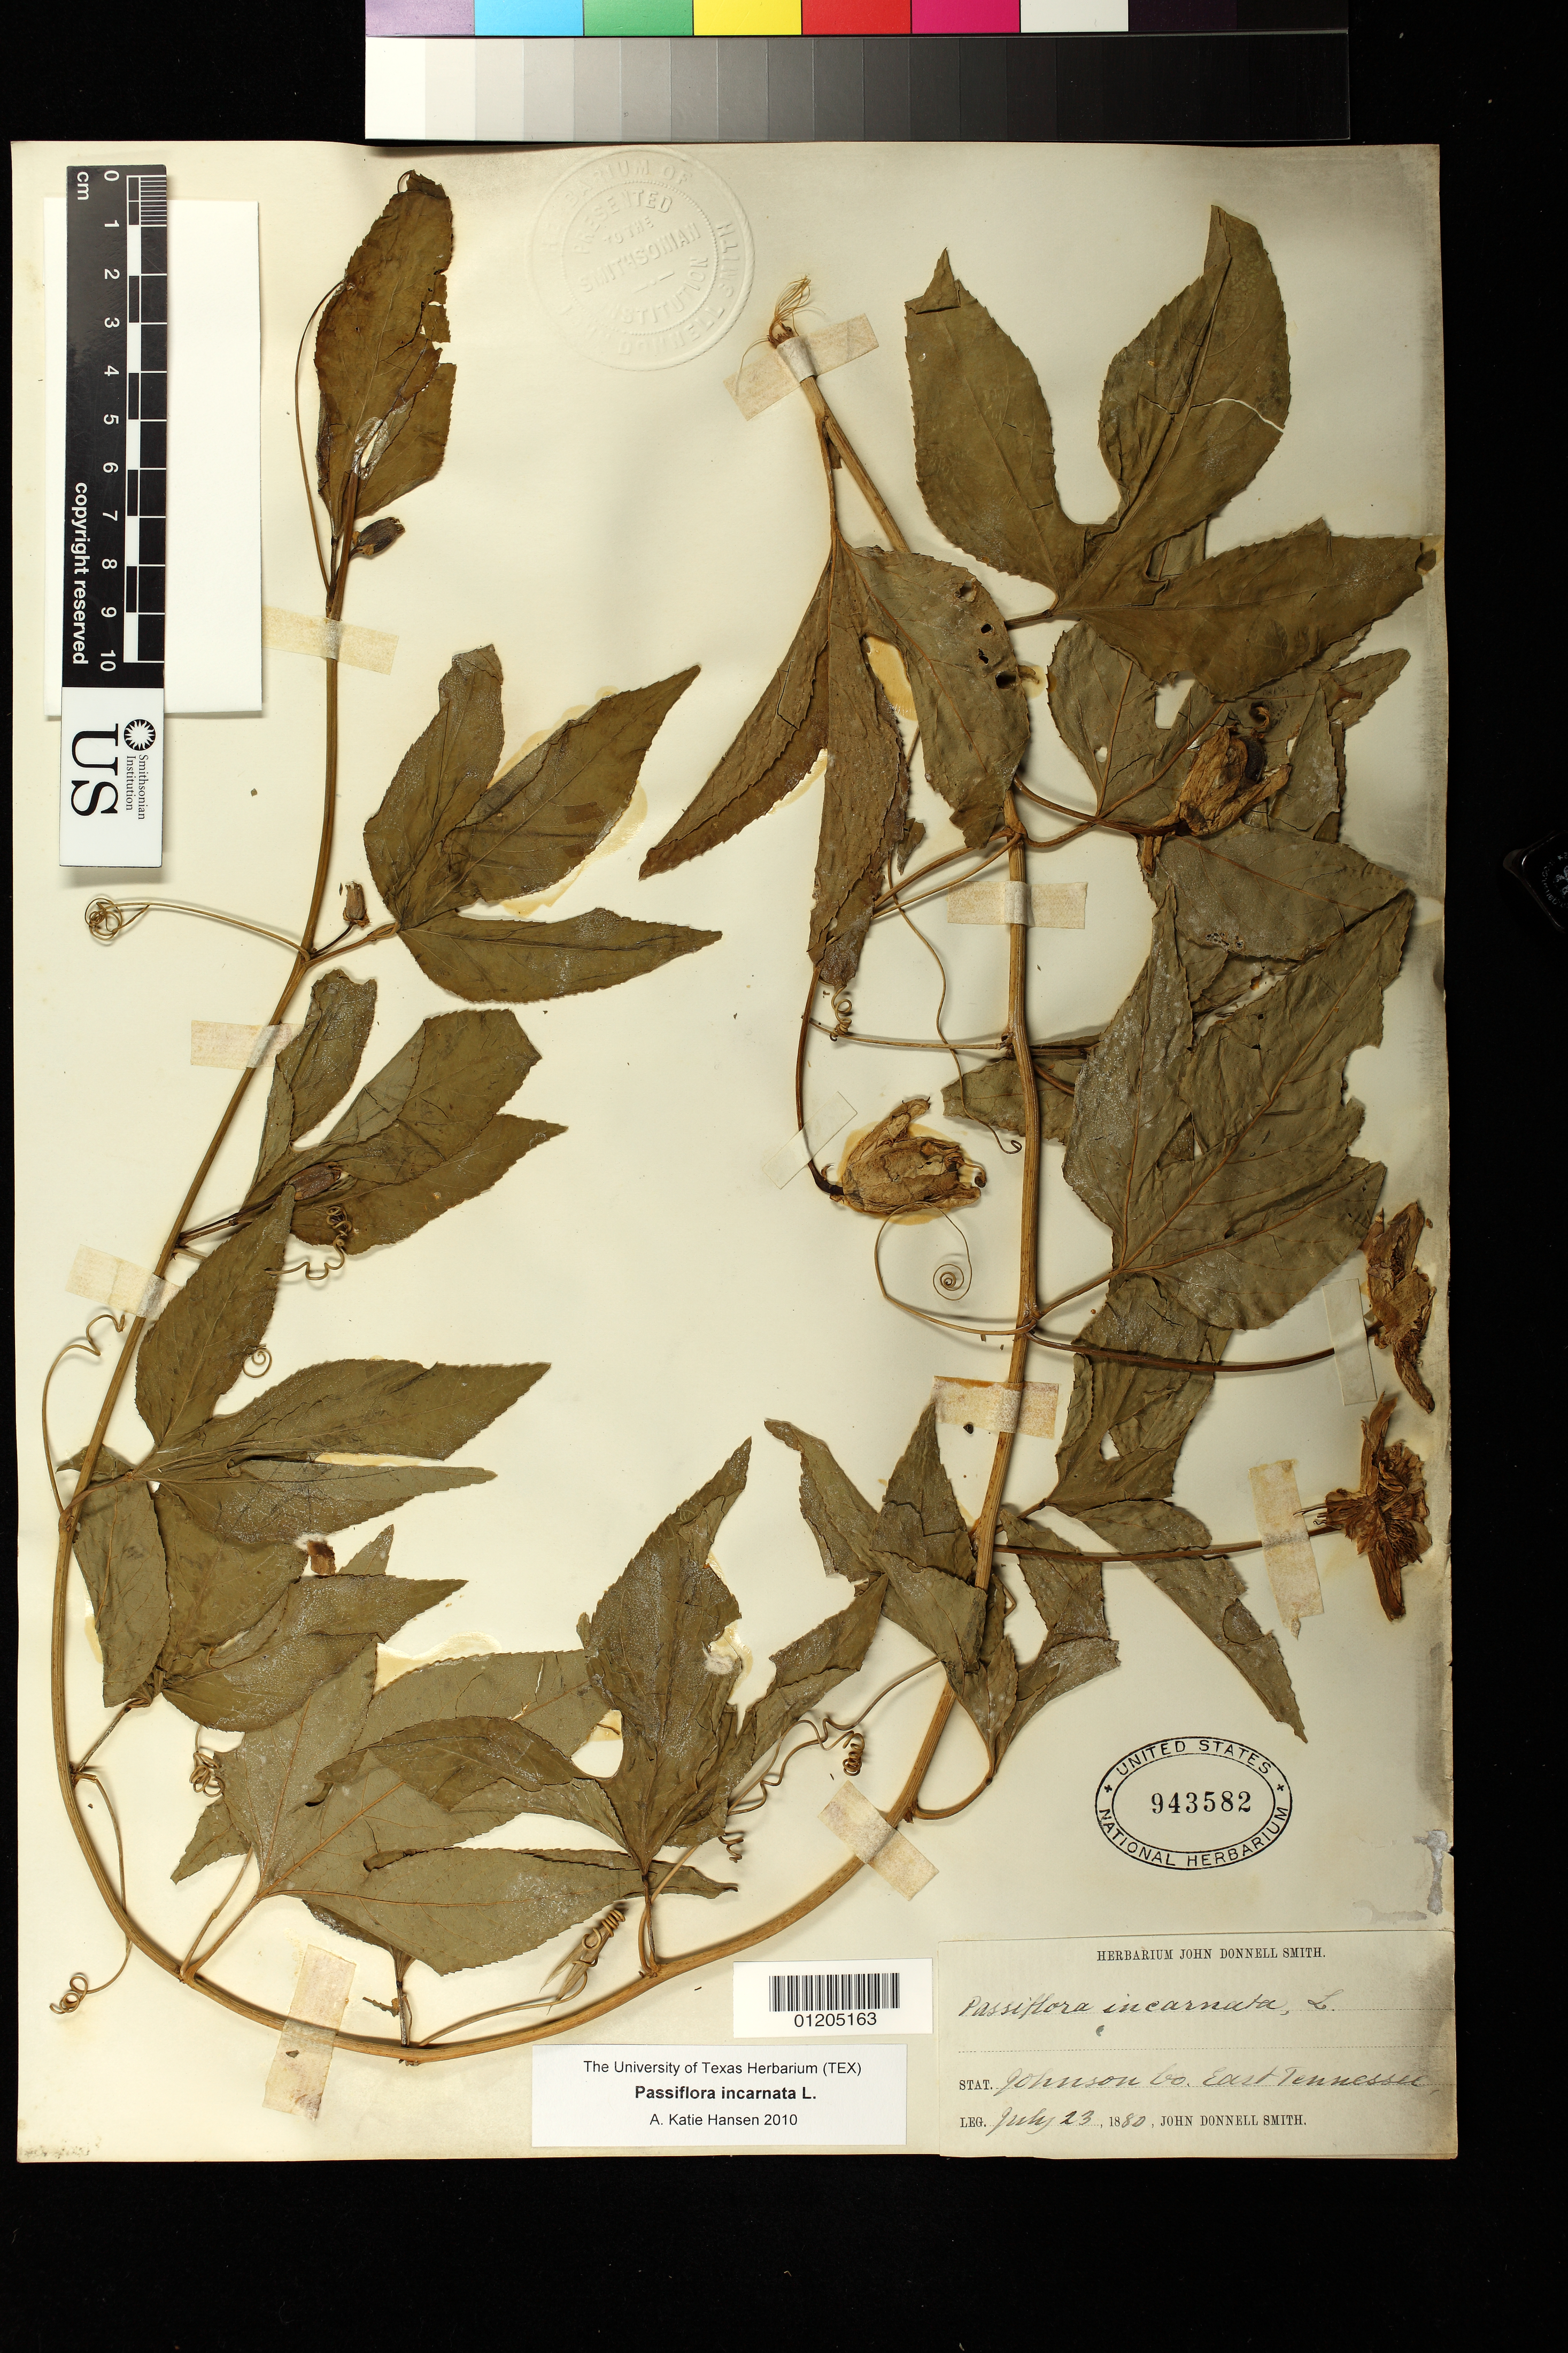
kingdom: Plantae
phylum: Tracheophyta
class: Magnoliopsida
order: Malpighiales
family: Passifloraceae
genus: Passiflora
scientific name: Passiflora incarnata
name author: L.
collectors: J. Donnell Smith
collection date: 1880-07-23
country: United States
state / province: Tennessee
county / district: Johnson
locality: Johnson Co.,East Tennessee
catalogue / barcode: US 943582